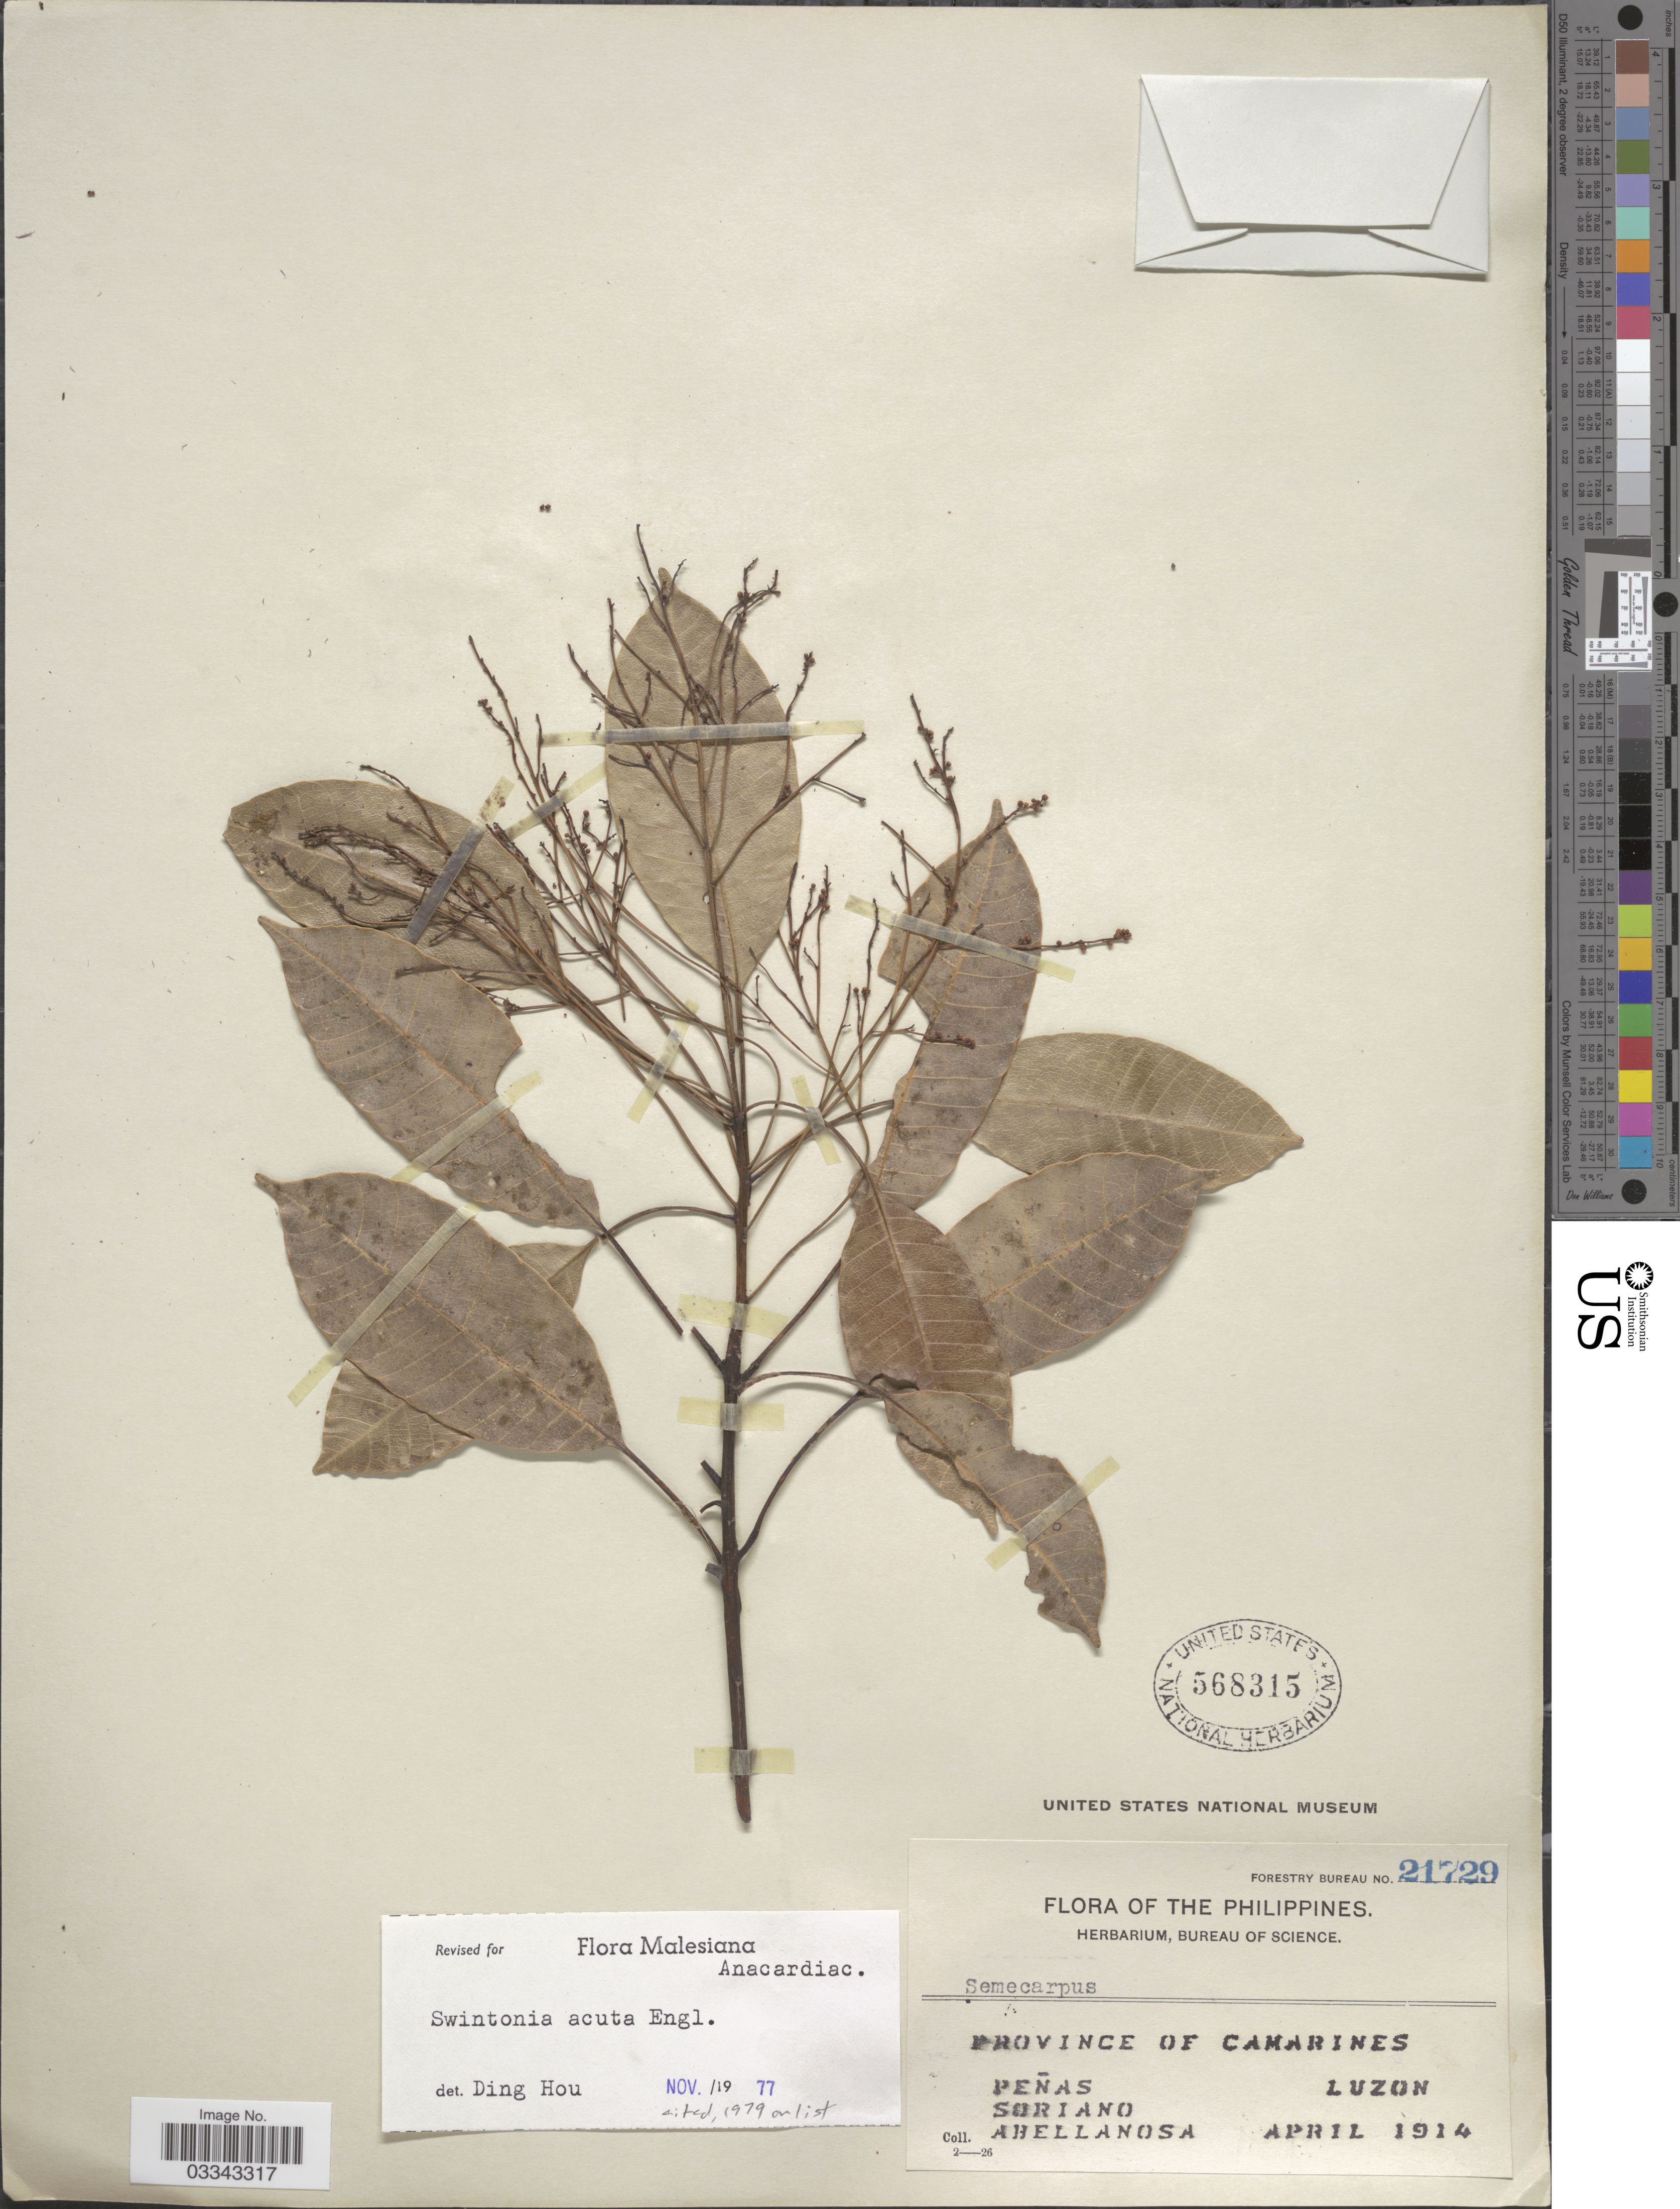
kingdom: Plantae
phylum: Tracheophyta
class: Magnoliopsida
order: Sapindales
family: Anacardiaceae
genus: Swintonia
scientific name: Swintonia acuta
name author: Engl.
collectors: Peñas, -. Soriano & -. Abellanosa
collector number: Forestry Bureau 21729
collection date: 1914-04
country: Philippines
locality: Province of Camarines, Luzon.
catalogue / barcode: US 568315